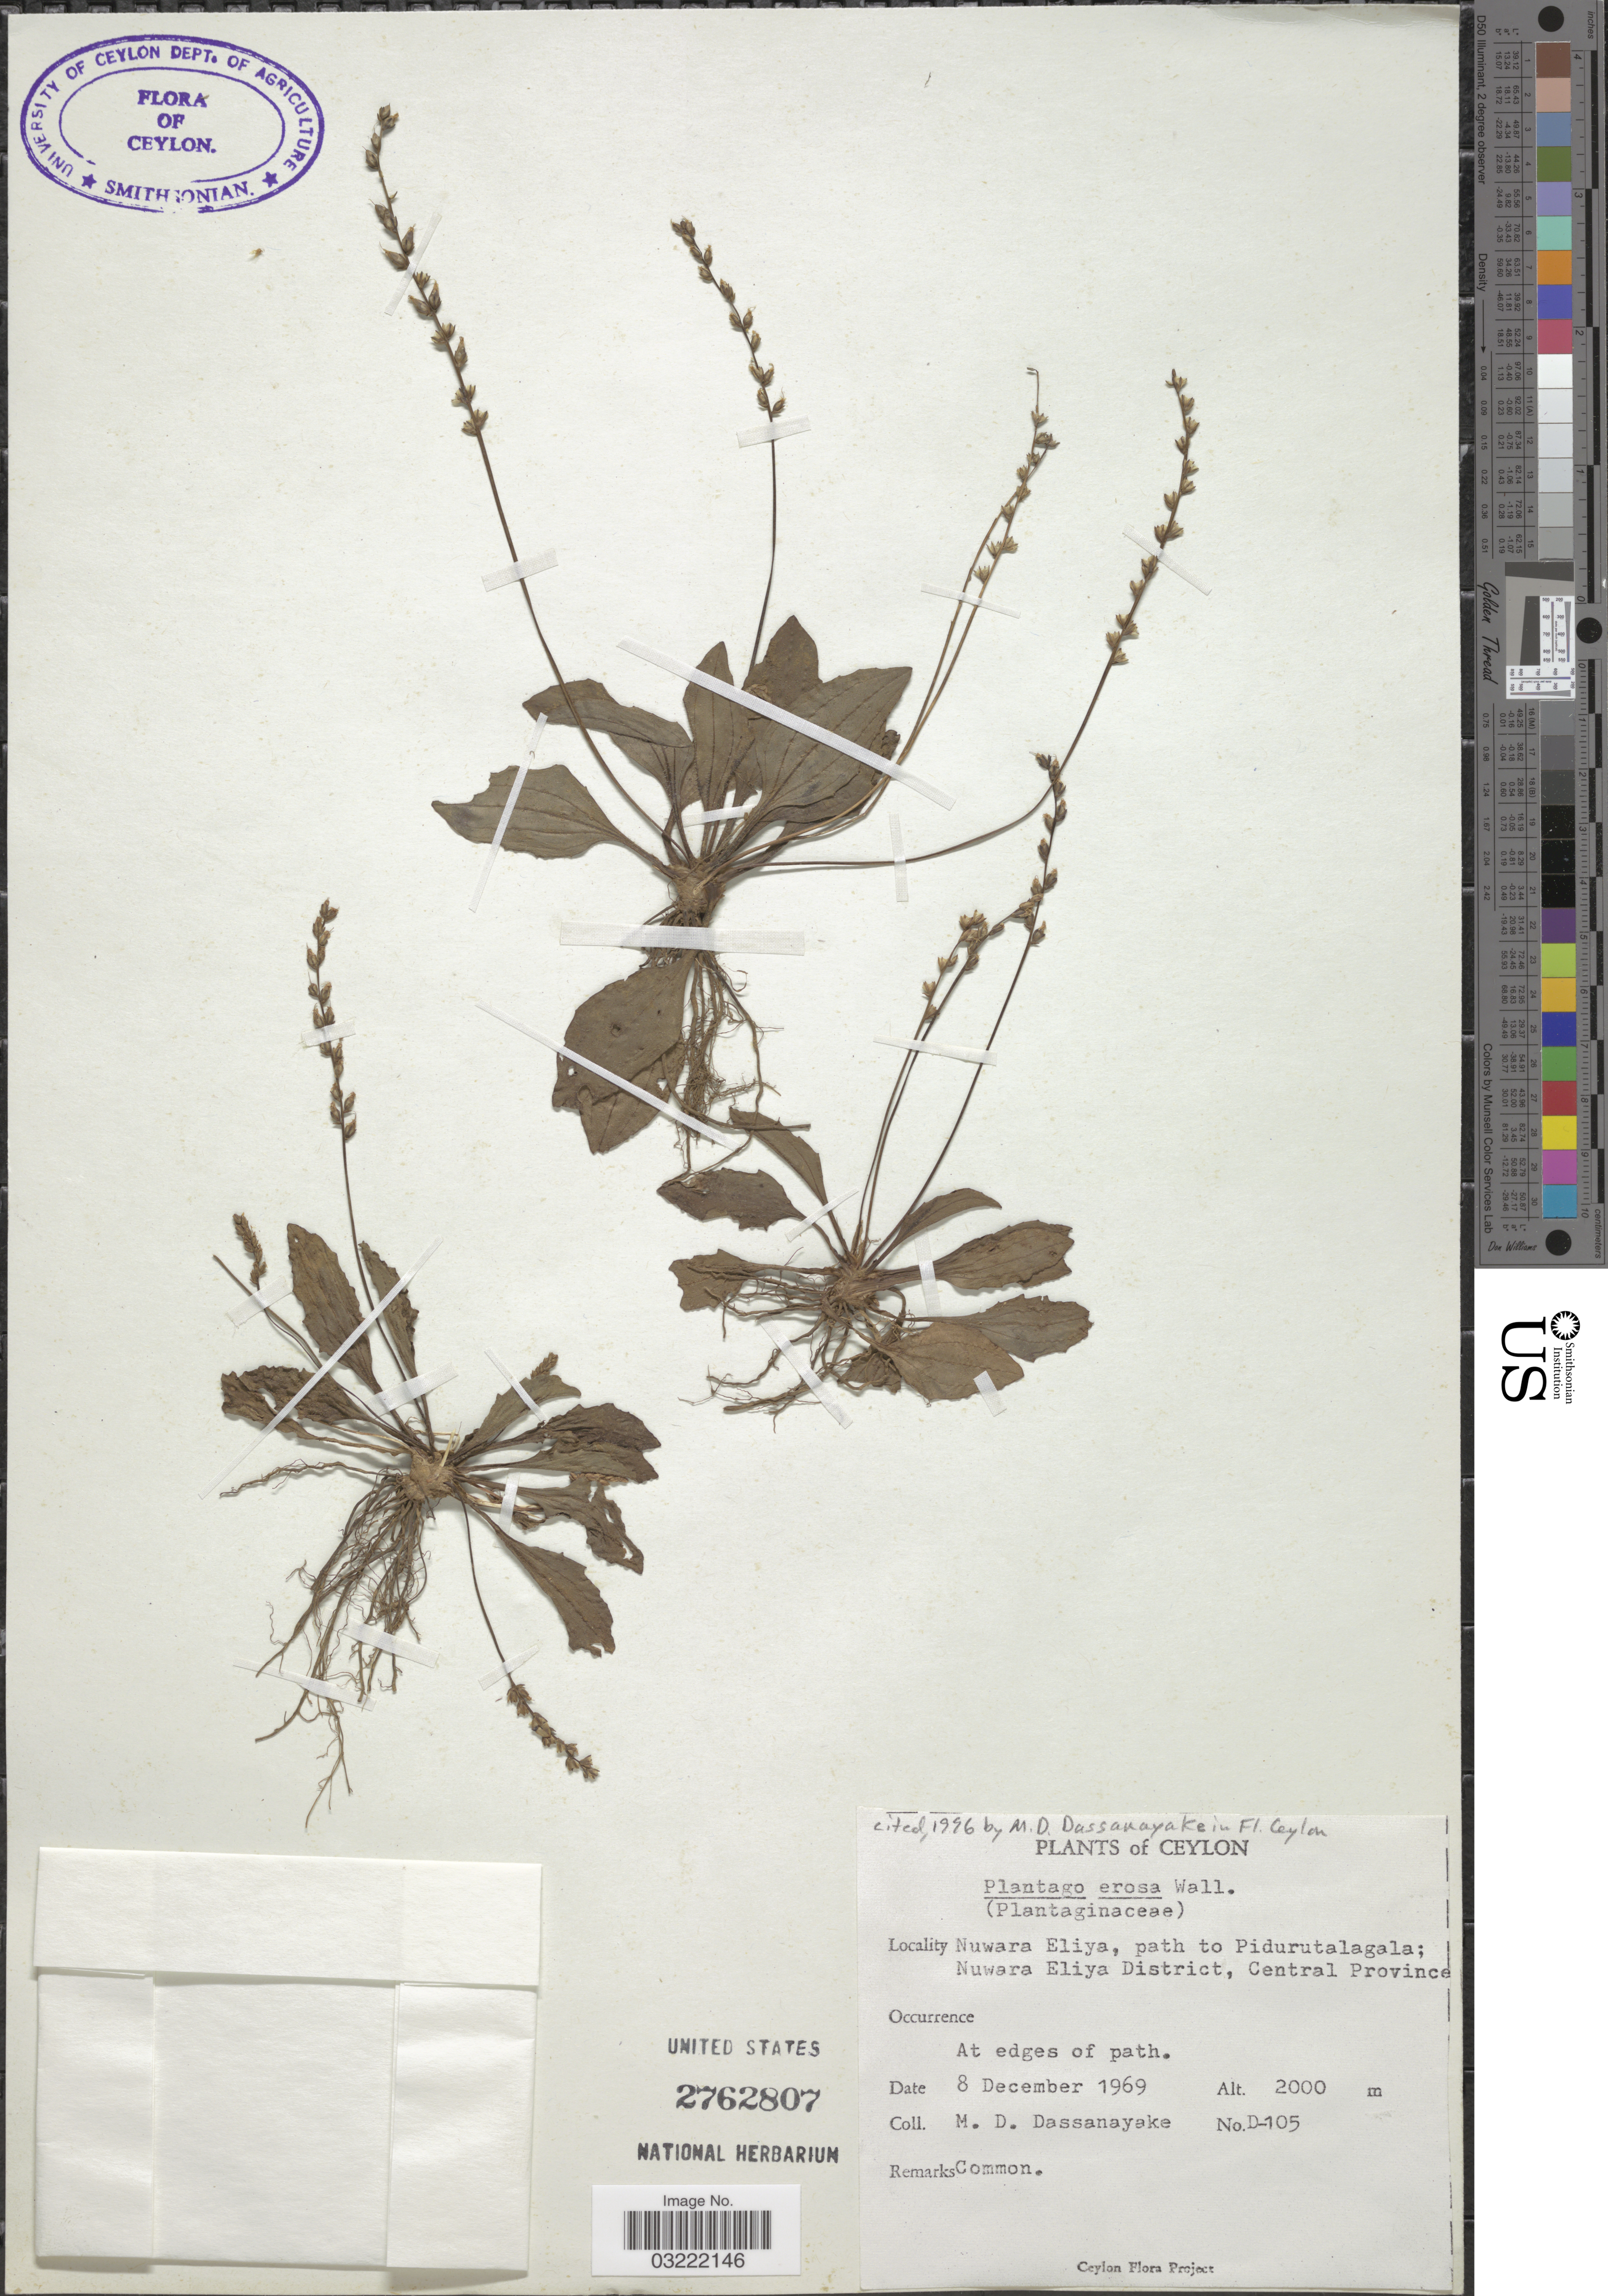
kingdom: Plantae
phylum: Tracheophyta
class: Magnoliopsida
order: Lamiales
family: Plantaginaceae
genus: Plantago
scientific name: Plantago erosa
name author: Wall.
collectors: M. D. Dassanayake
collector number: D-105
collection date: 1969-12-08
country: Sri Lanka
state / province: Central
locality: Ceylon. Nuwara Eliya, path to Pidurutalagala; Nuwara Eliya District.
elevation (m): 2000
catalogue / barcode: US 2762807